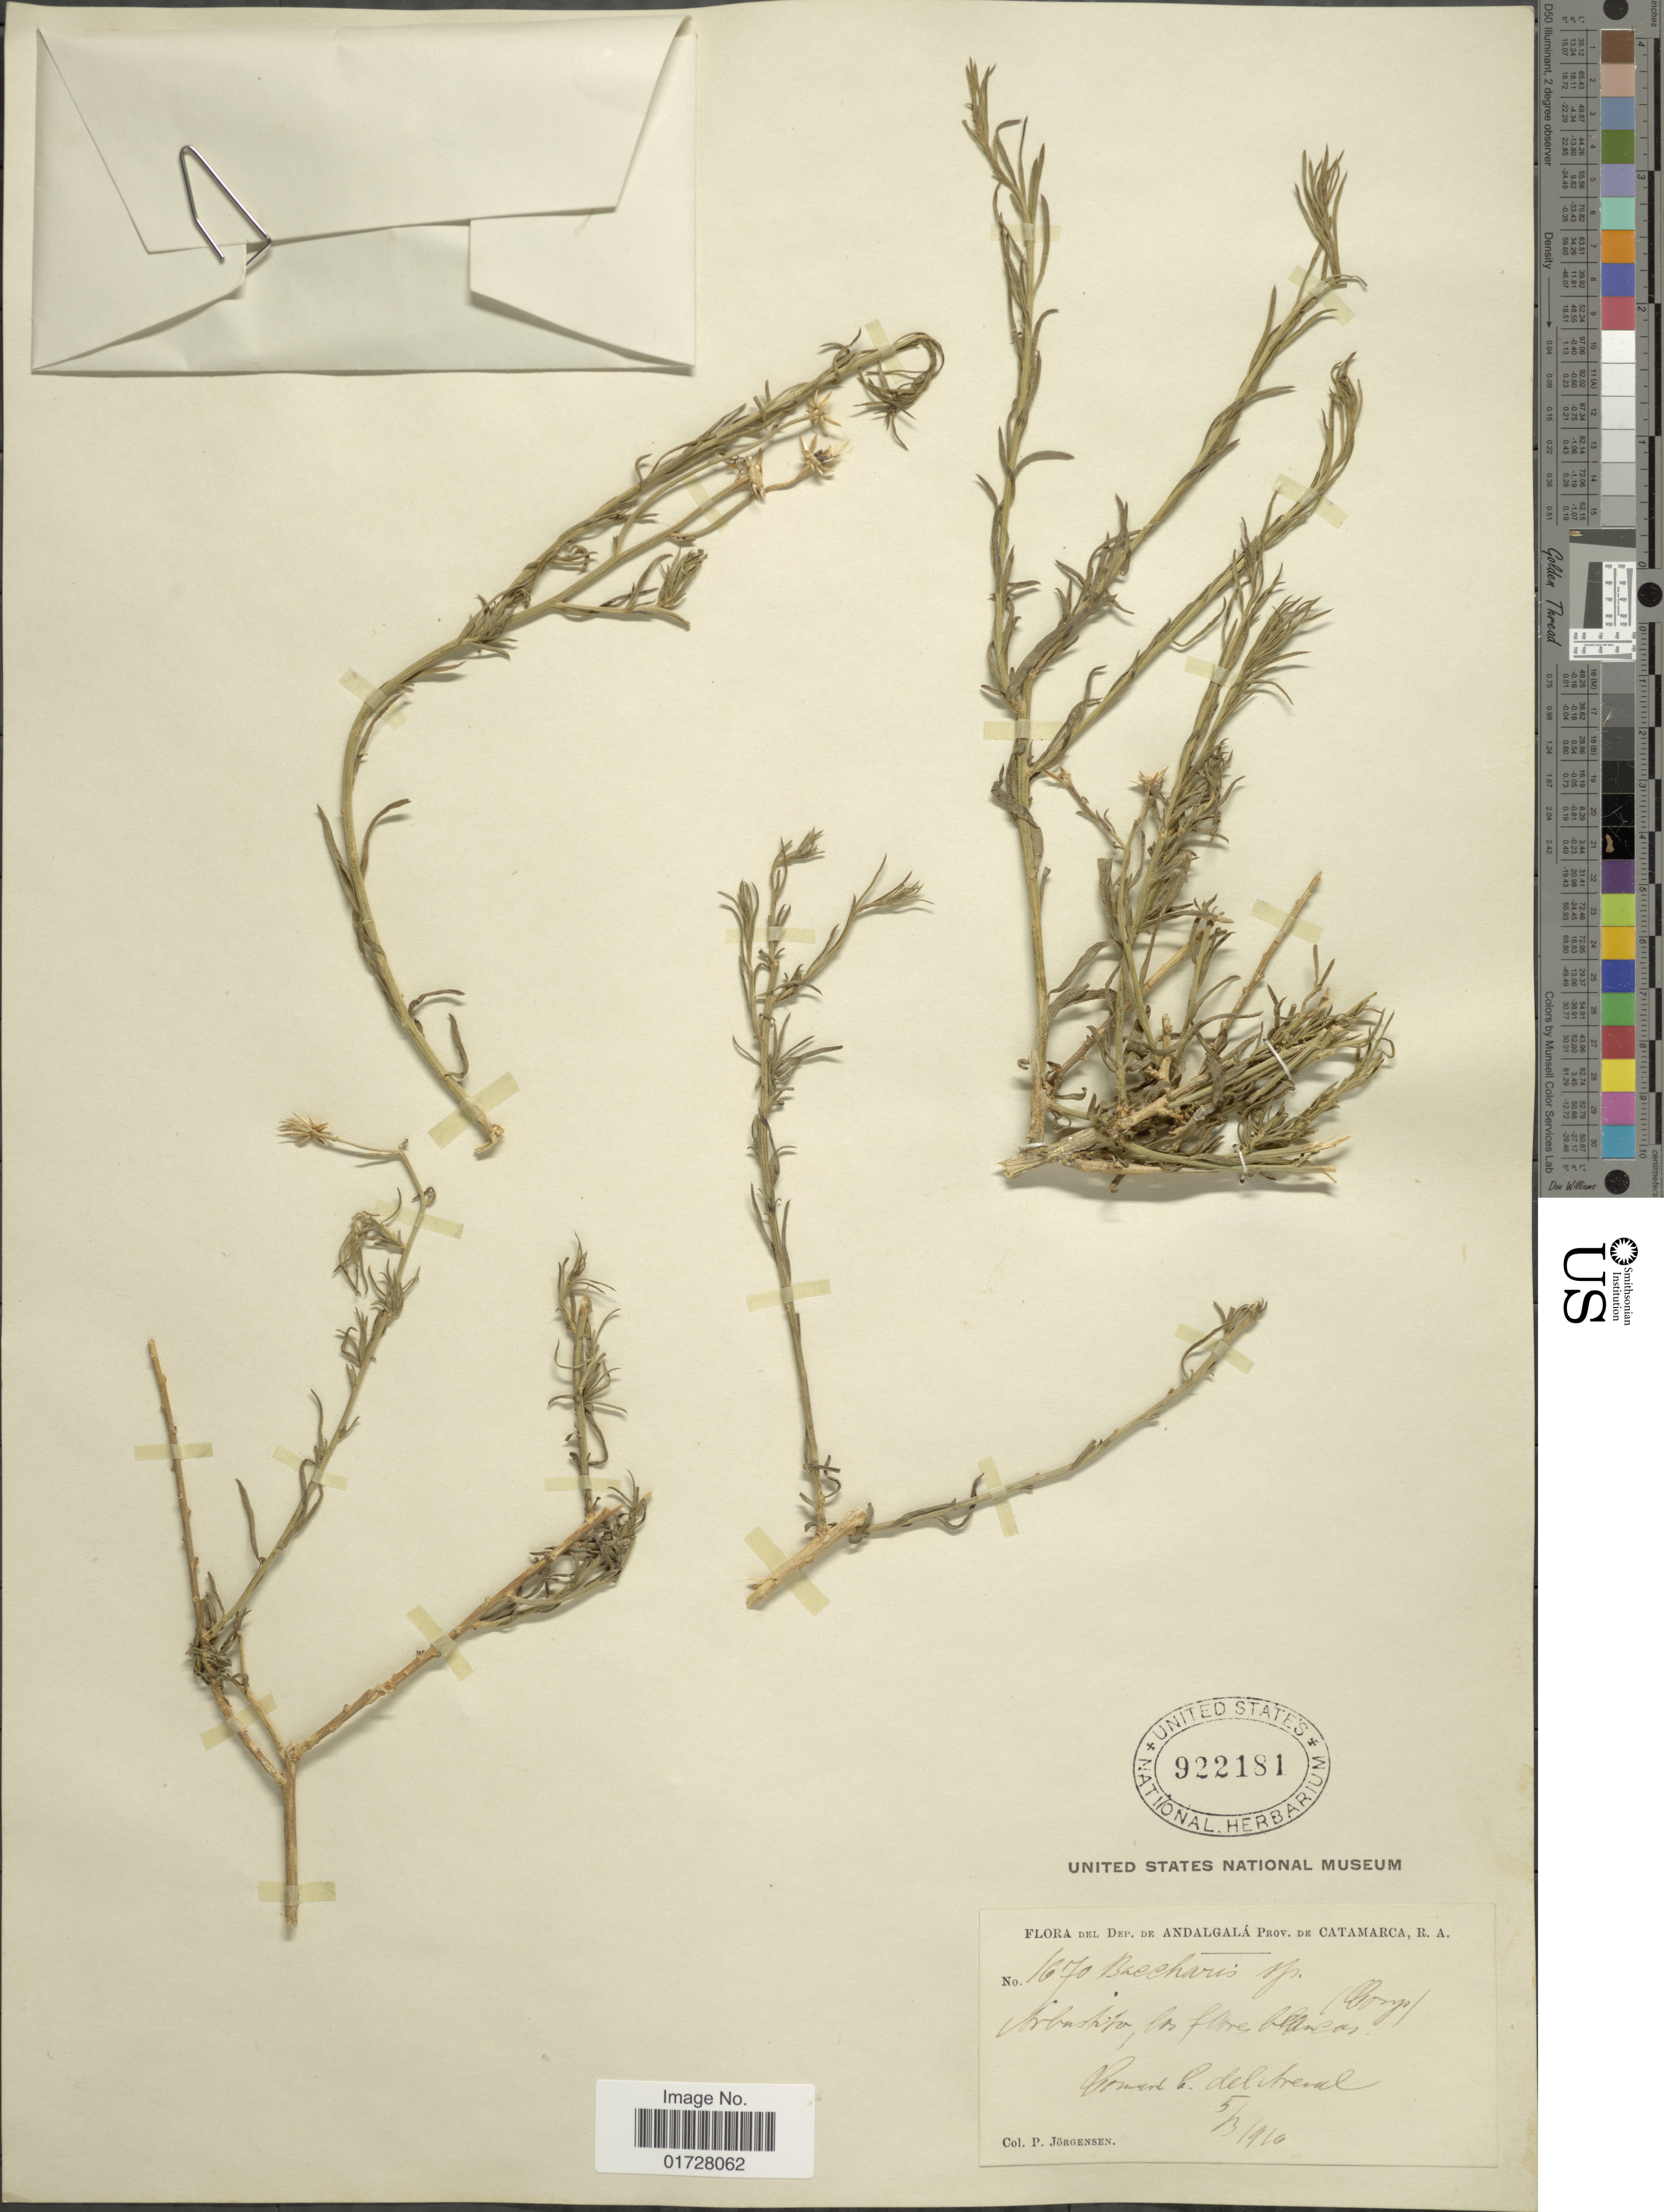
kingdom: Plantae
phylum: Tracheophyta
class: Magnoliopsida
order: Asterales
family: Asteraceae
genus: Baccharis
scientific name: Baccharis sp.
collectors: P. Jörgensen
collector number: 1670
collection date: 1910-03-05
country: Argentina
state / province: Catamarca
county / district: Andalgalá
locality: Campo del Arenal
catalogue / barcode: US 922181